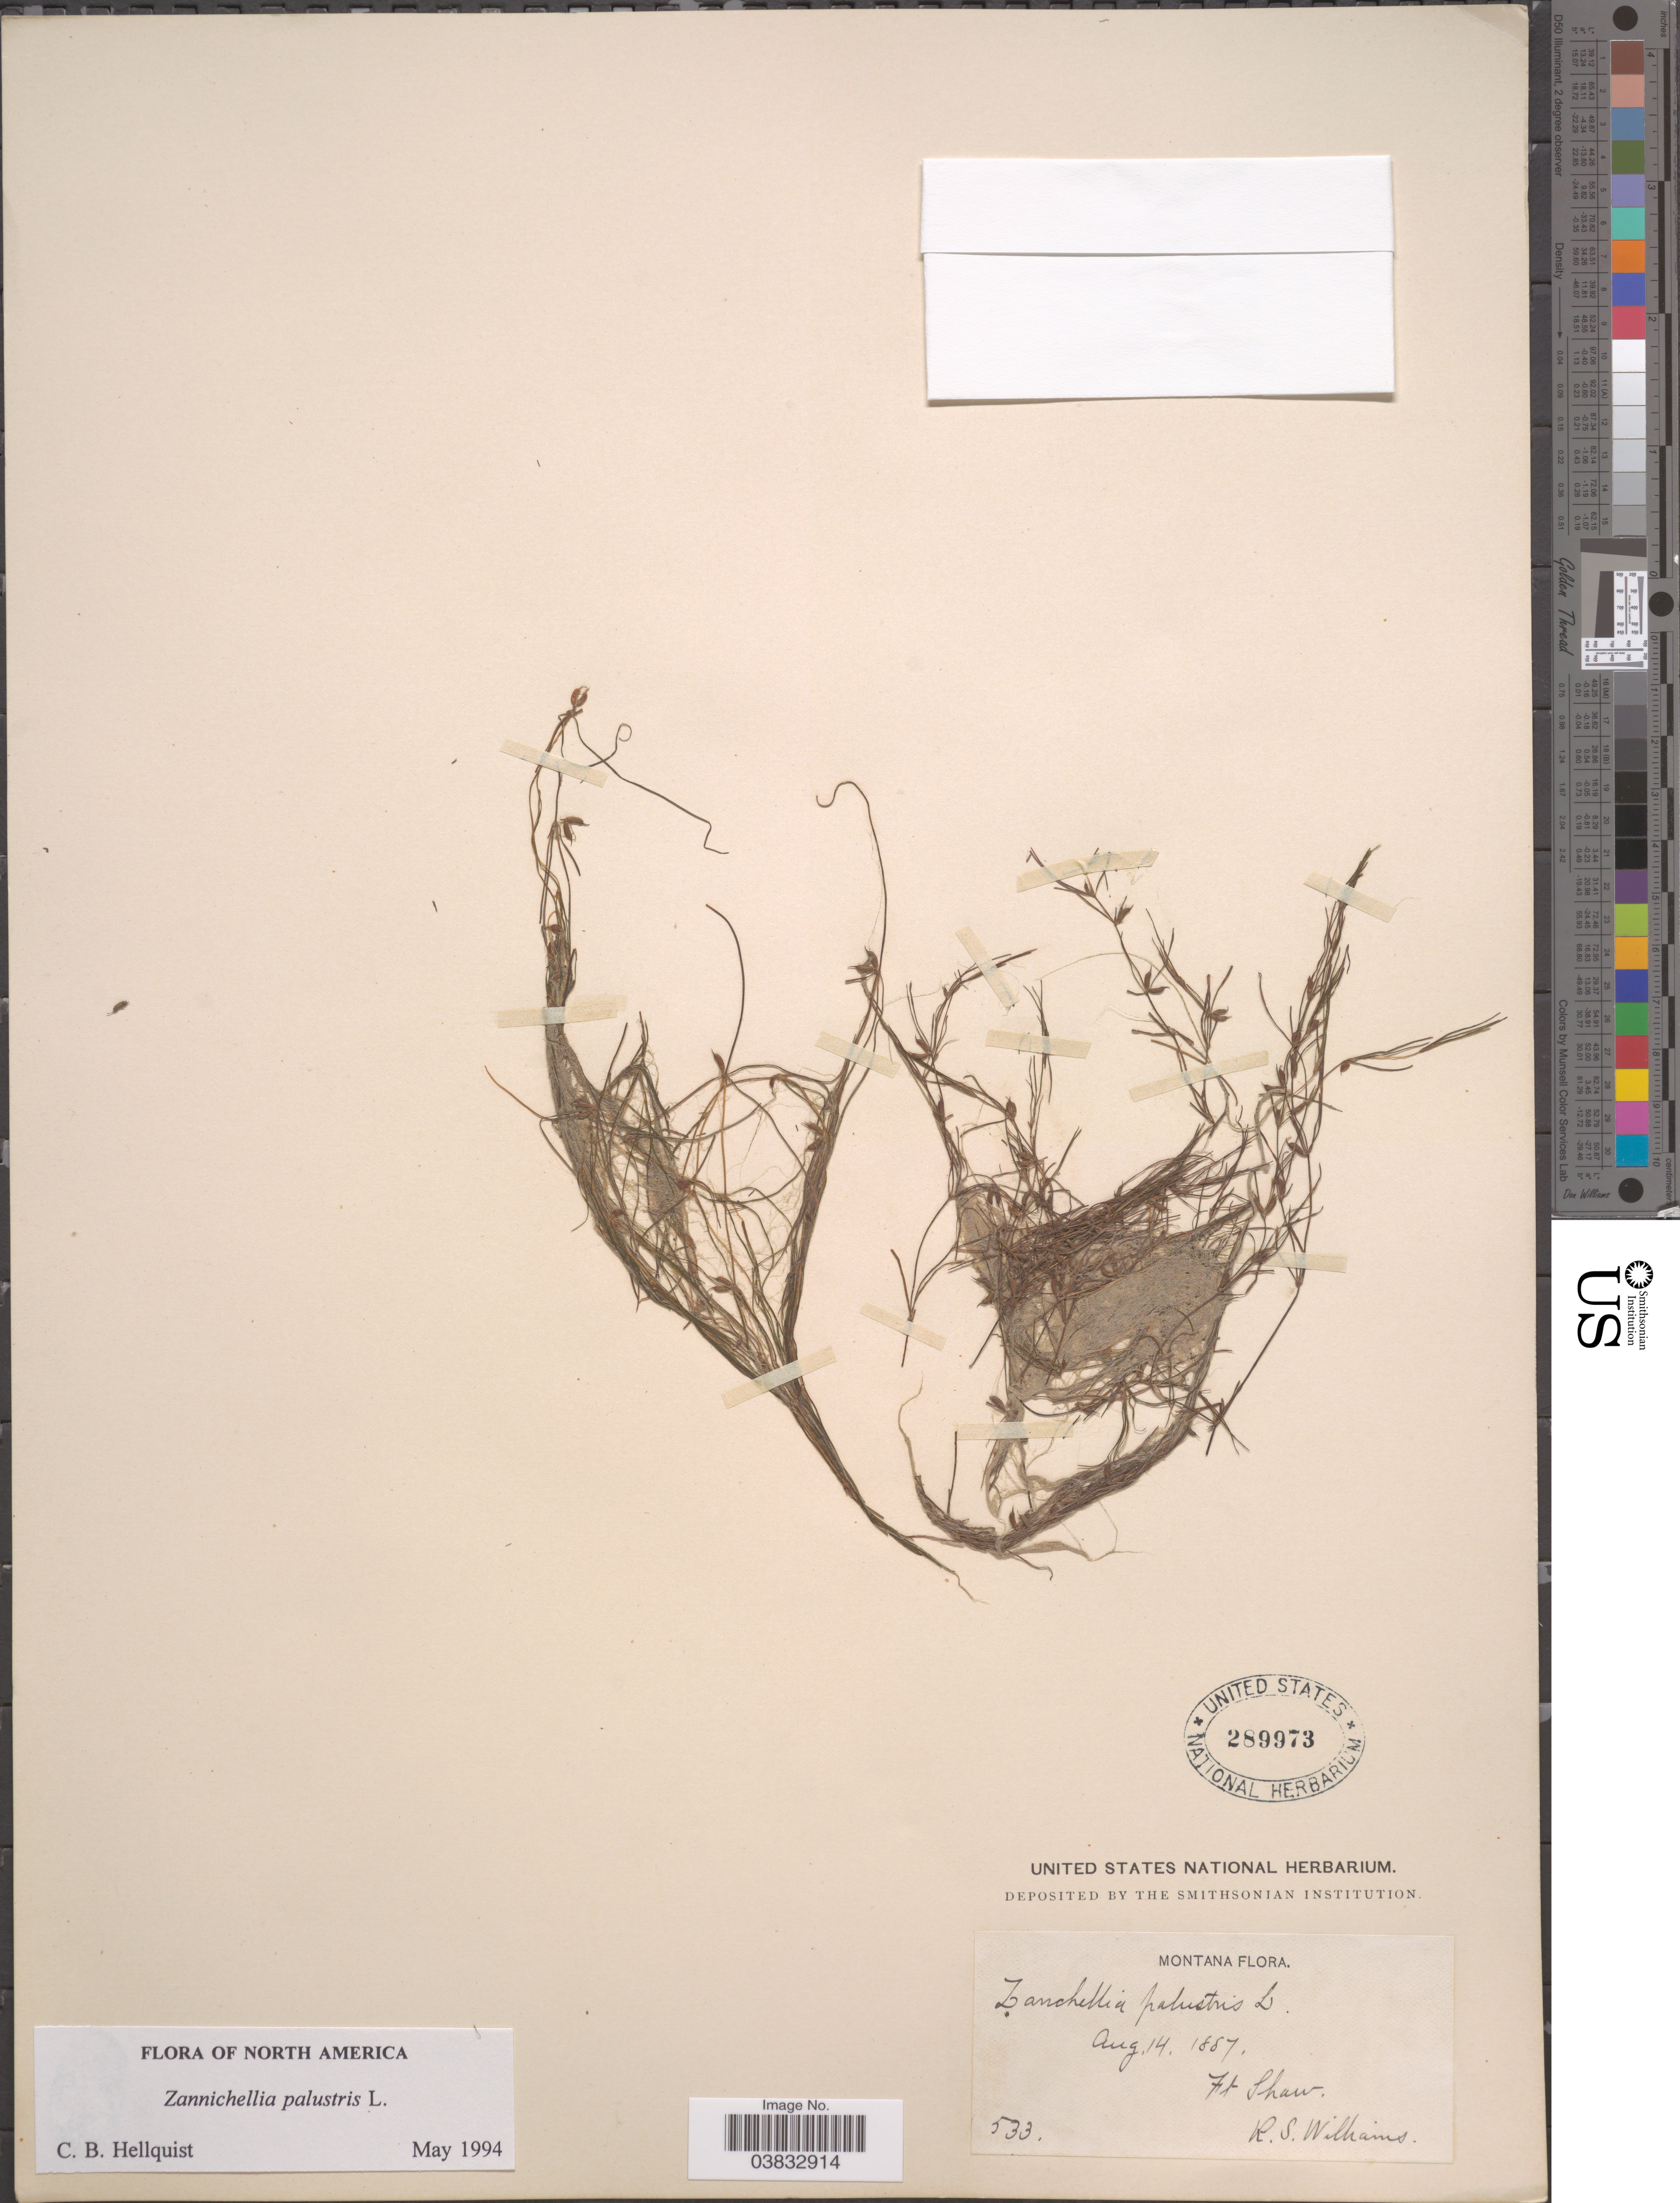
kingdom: Plantae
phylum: Tracheophyta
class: Liliopsida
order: Alismatales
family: Potamogetonaceae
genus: Zannichellia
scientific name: Zannichellia palustris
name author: L.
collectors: R. S. Williams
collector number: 533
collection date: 1887-08-14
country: United States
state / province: Montana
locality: Ft Shaw.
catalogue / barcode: US 289973